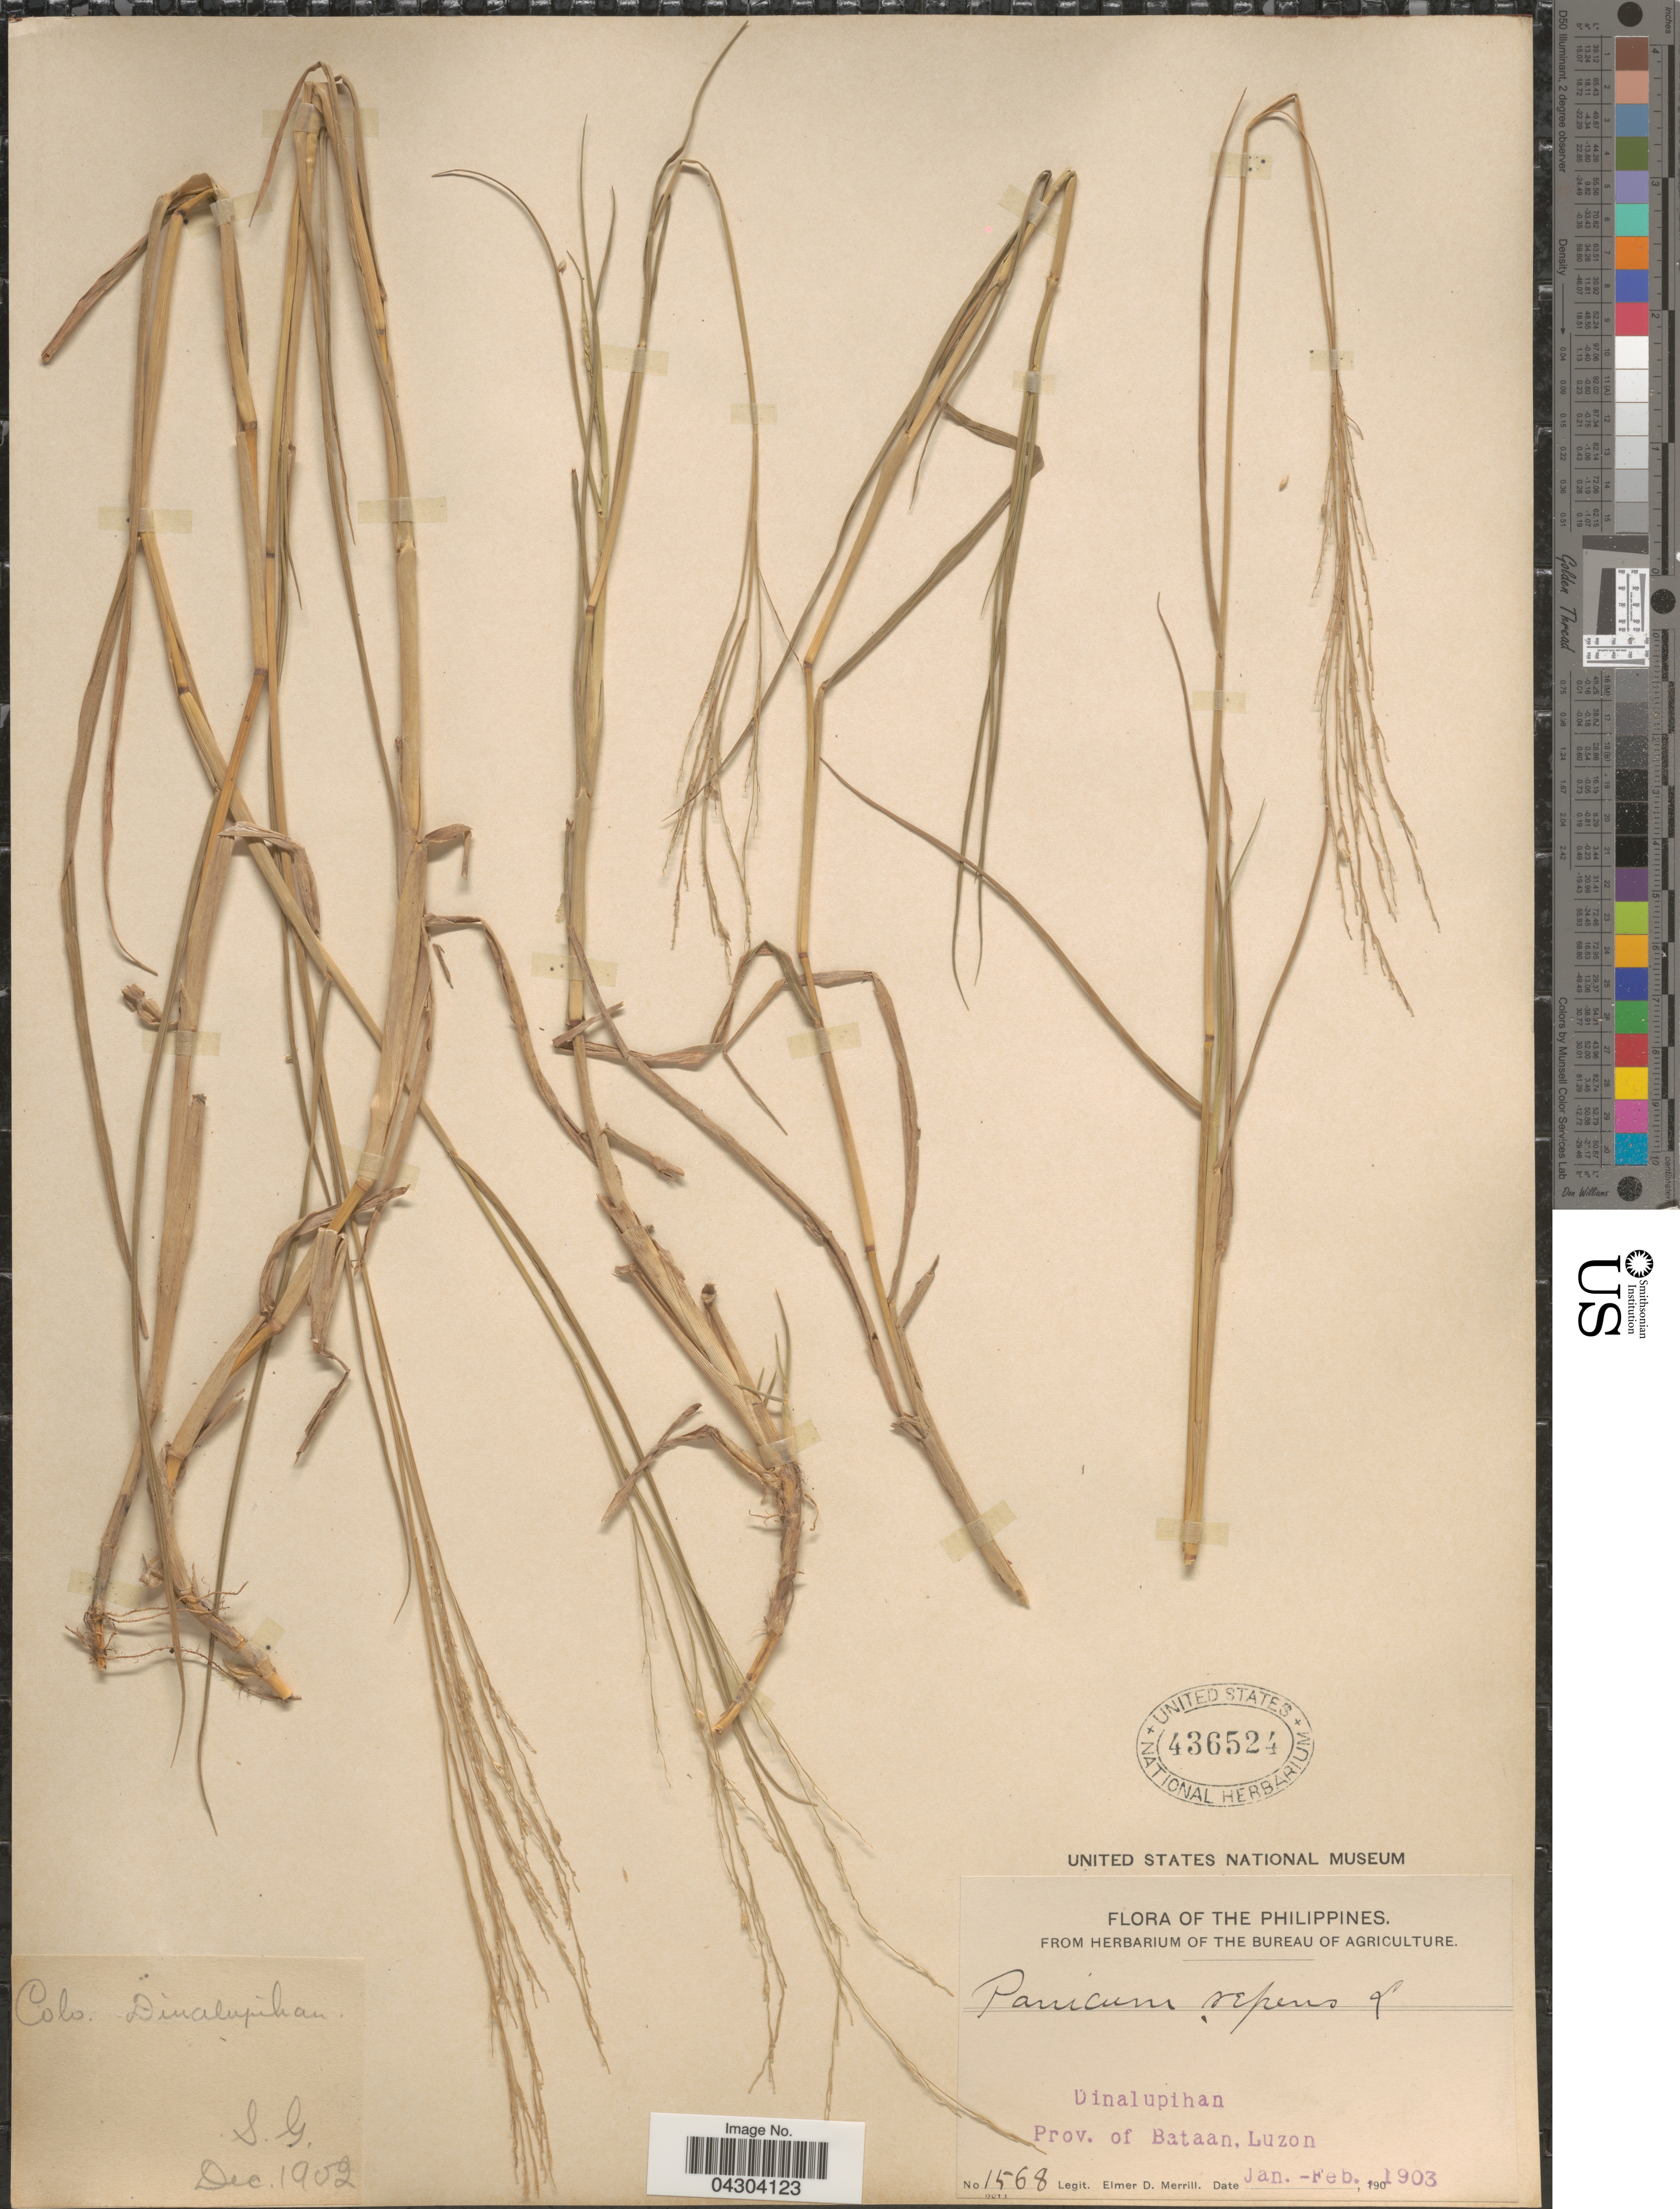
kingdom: Plantae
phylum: Tracheophyta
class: Liliopsida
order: Poales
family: Poaceae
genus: Panicum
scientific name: Panicum repens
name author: L.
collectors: E. D. Merrill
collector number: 1568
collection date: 1952-12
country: Philippines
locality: S.G. Dinalupihan. Prov. of Bataan, Luzon.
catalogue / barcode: US 436524